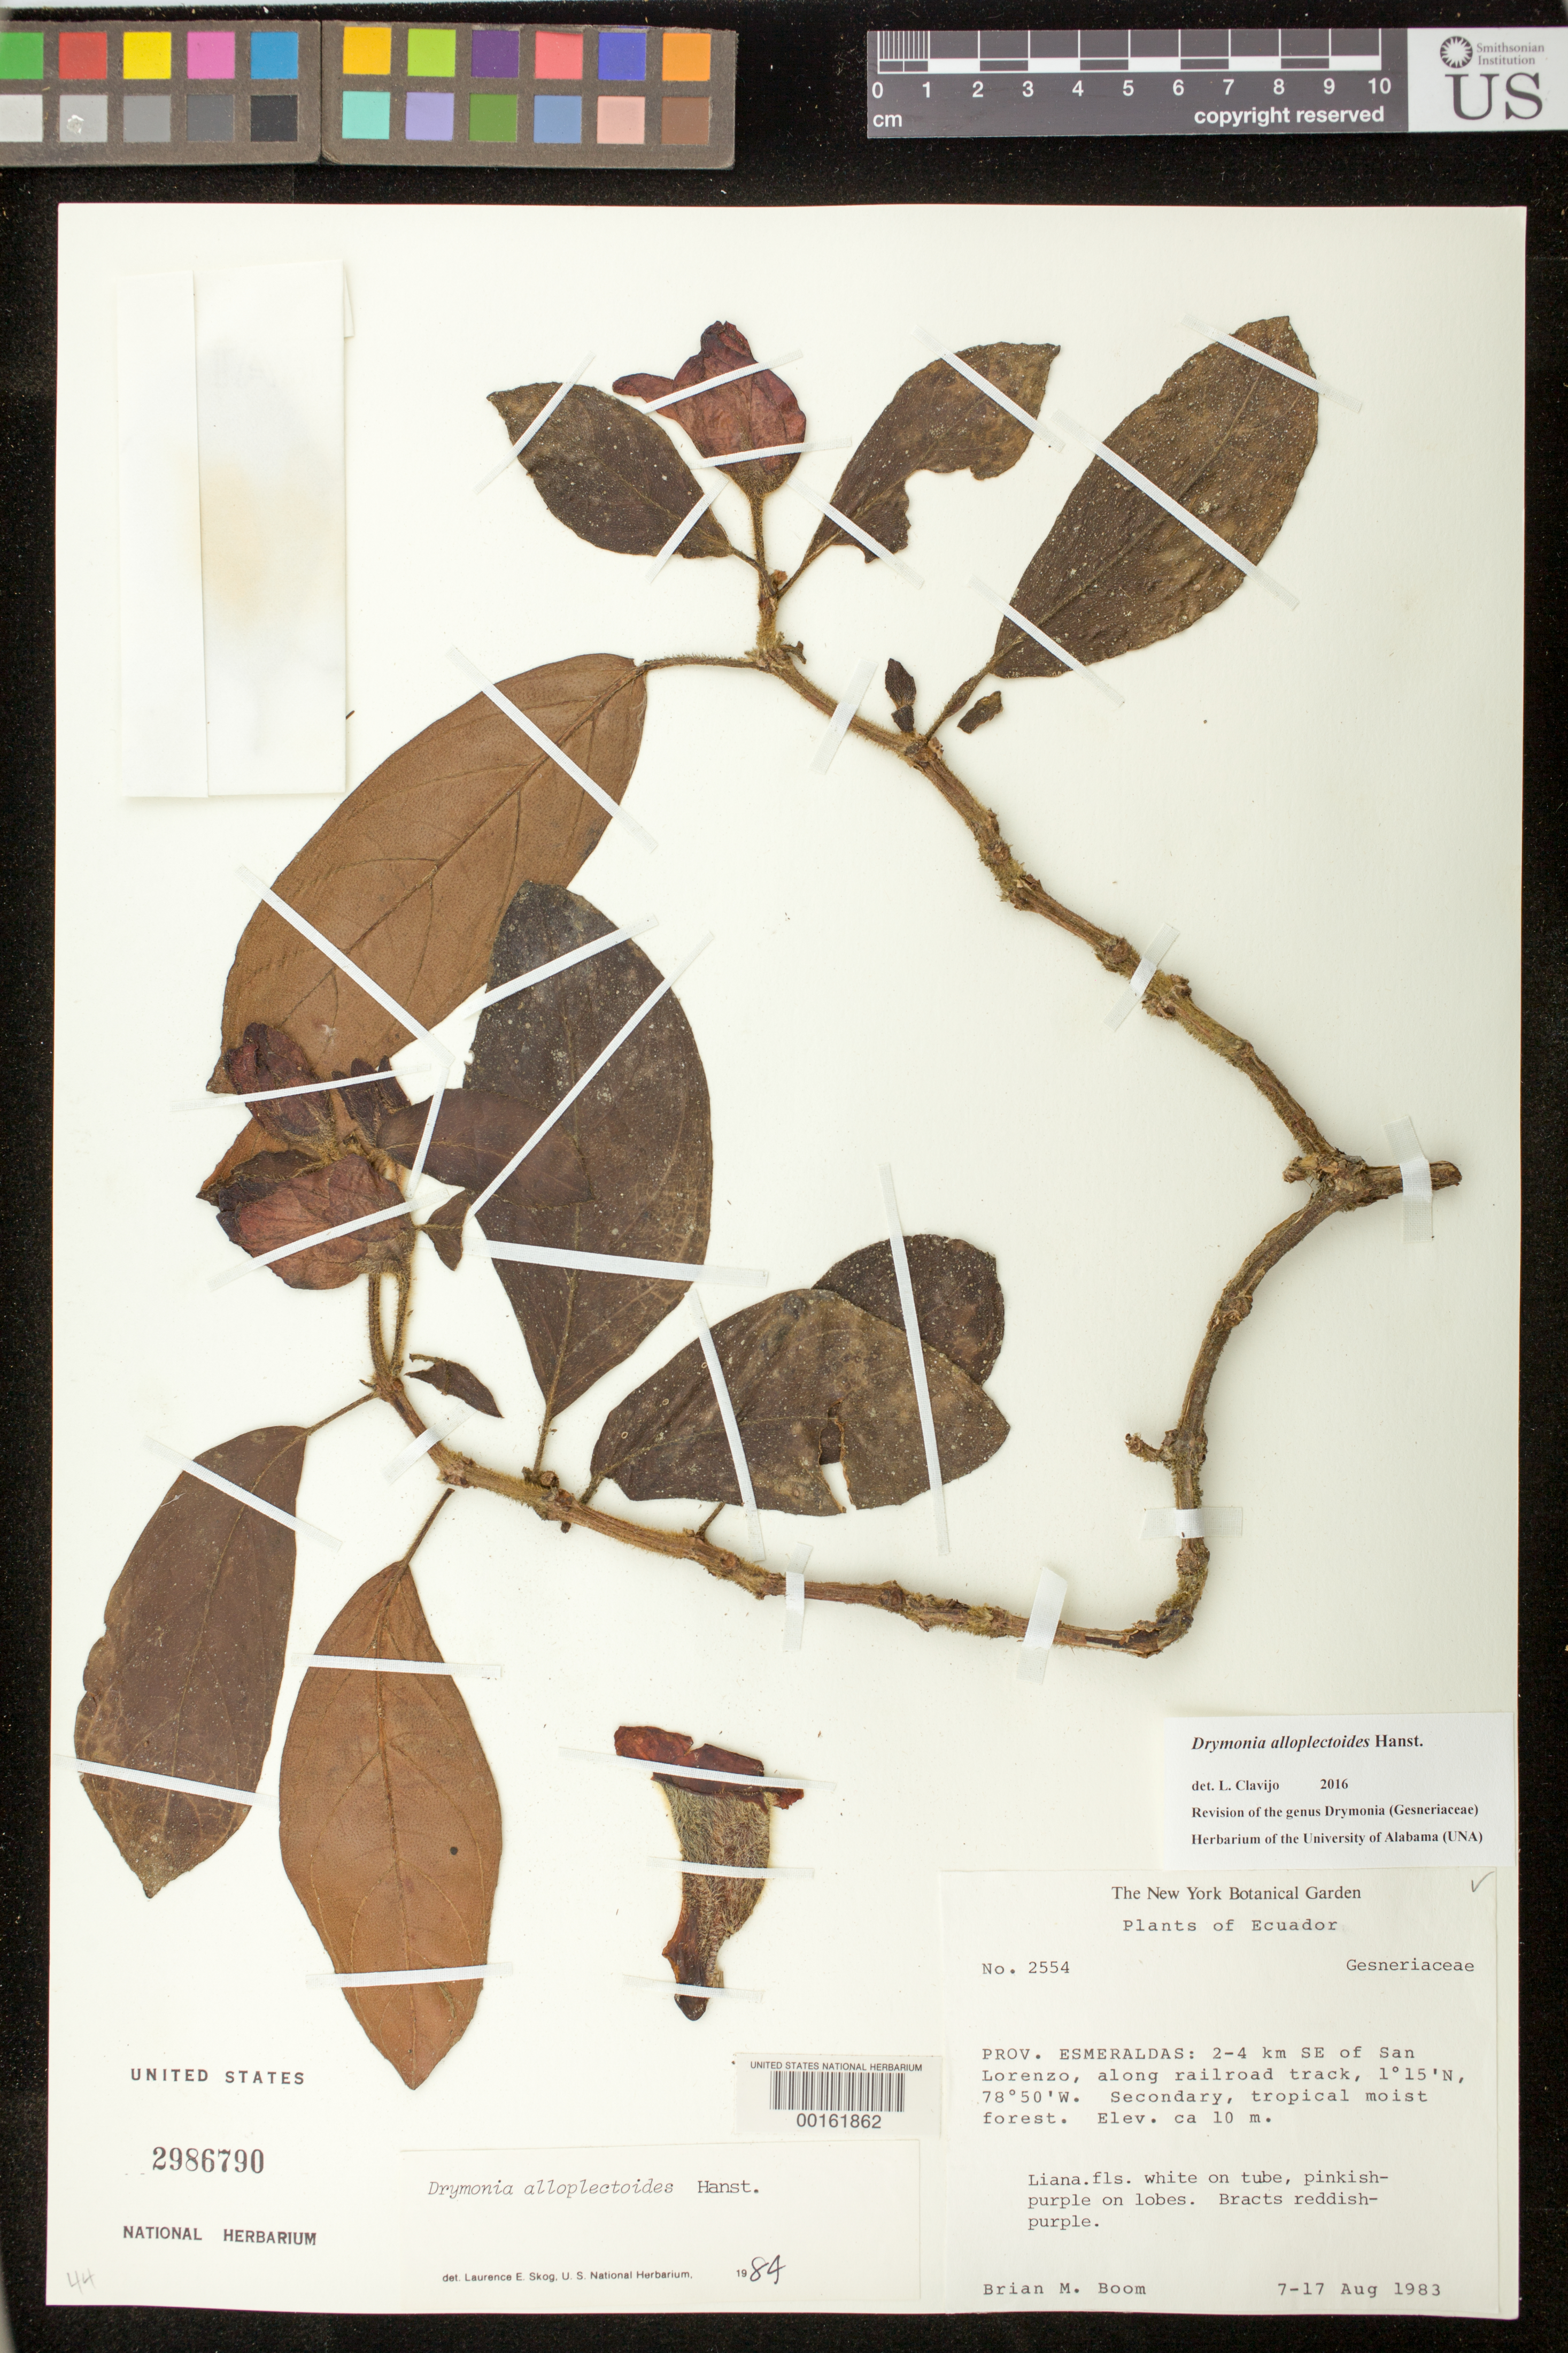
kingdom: Plantae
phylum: Tracheophyta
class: Magnoliopsida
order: Lamiales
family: Gesneriaceae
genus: Drymonia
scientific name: Drymonia alloplectoides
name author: Hanst.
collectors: B. M. Boom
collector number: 2554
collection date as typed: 7-17 Aug 1983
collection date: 1983-08-07/1983-08-17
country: Ecuador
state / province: Esmeraldas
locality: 2-4 km SE of San Lorenzo, along railroad track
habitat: Secondary, tropical moist forest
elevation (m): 10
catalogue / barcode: US 2986790